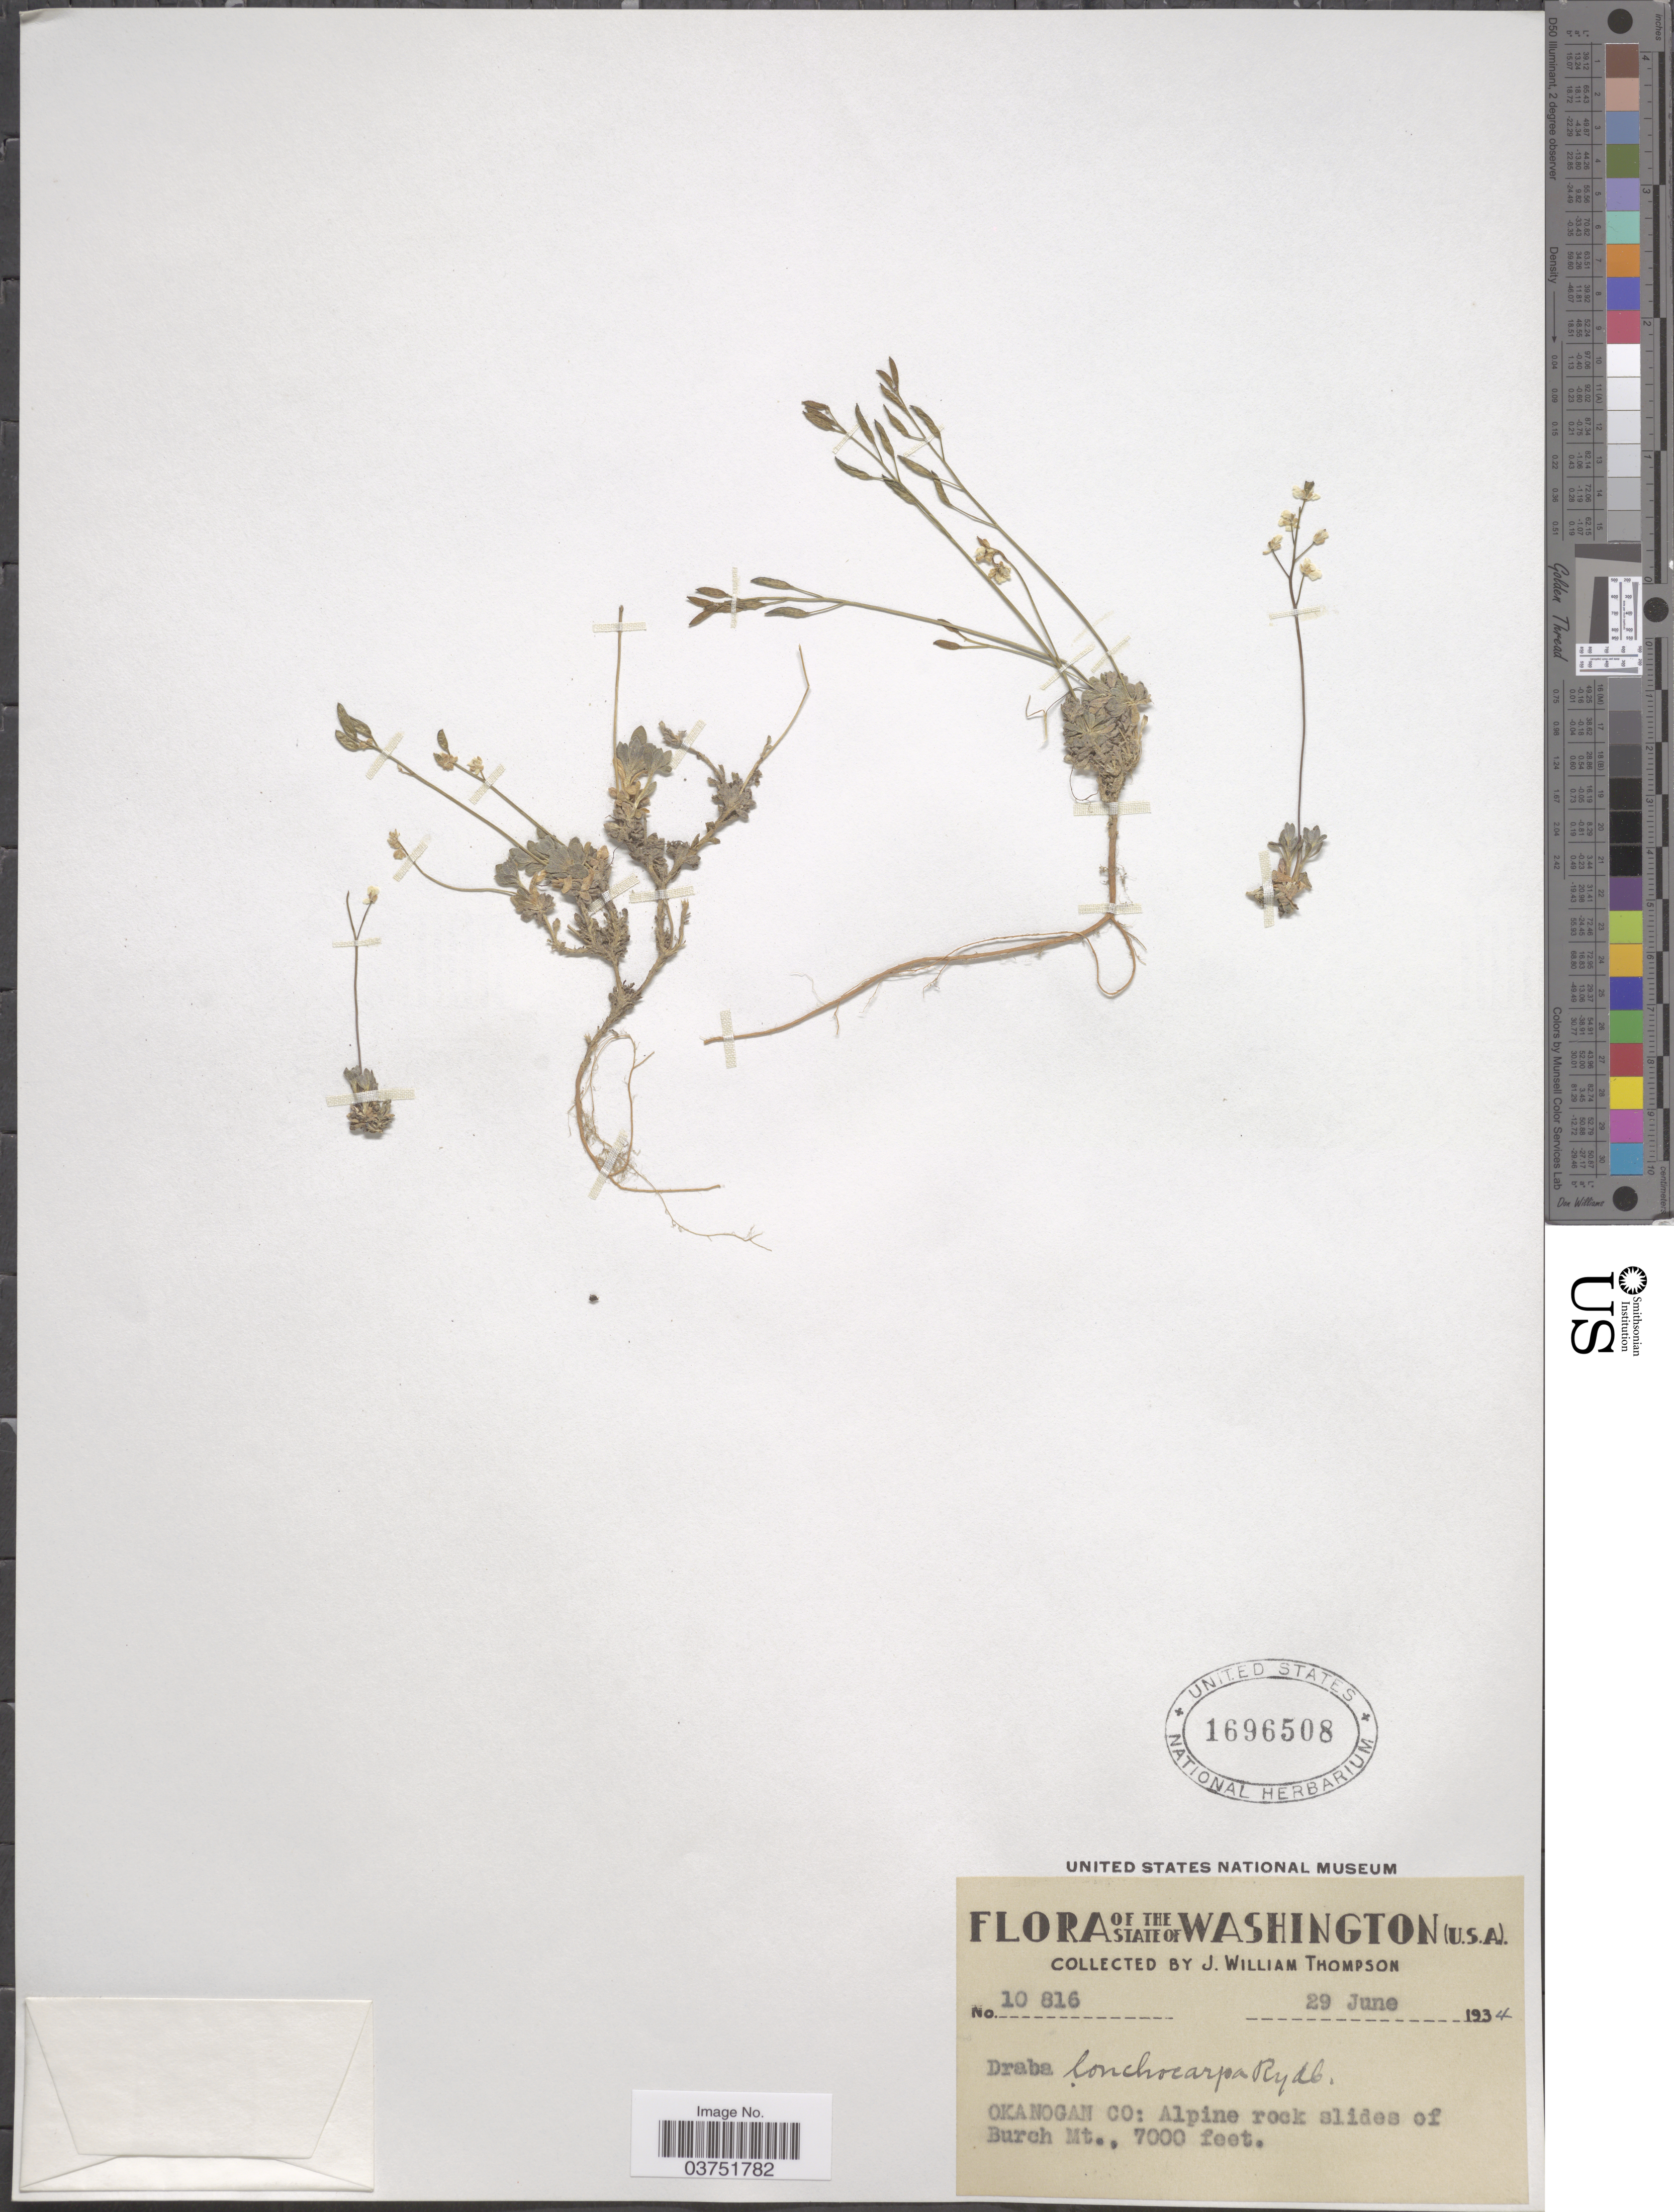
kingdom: Plantae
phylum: Tracheophyta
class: Magnoliopsida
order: Brassicales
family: Brassicaceae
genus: Draba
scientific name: Draba lonchocarpa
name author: Rydb.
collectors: J. W. Thompson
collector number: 10816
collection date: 1934-07-29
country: United States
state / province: Washington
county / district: Okanogan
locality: Okanogan Co: Alpine rock slides of Burch Mt.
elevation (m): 2134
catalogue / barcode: US 1696508